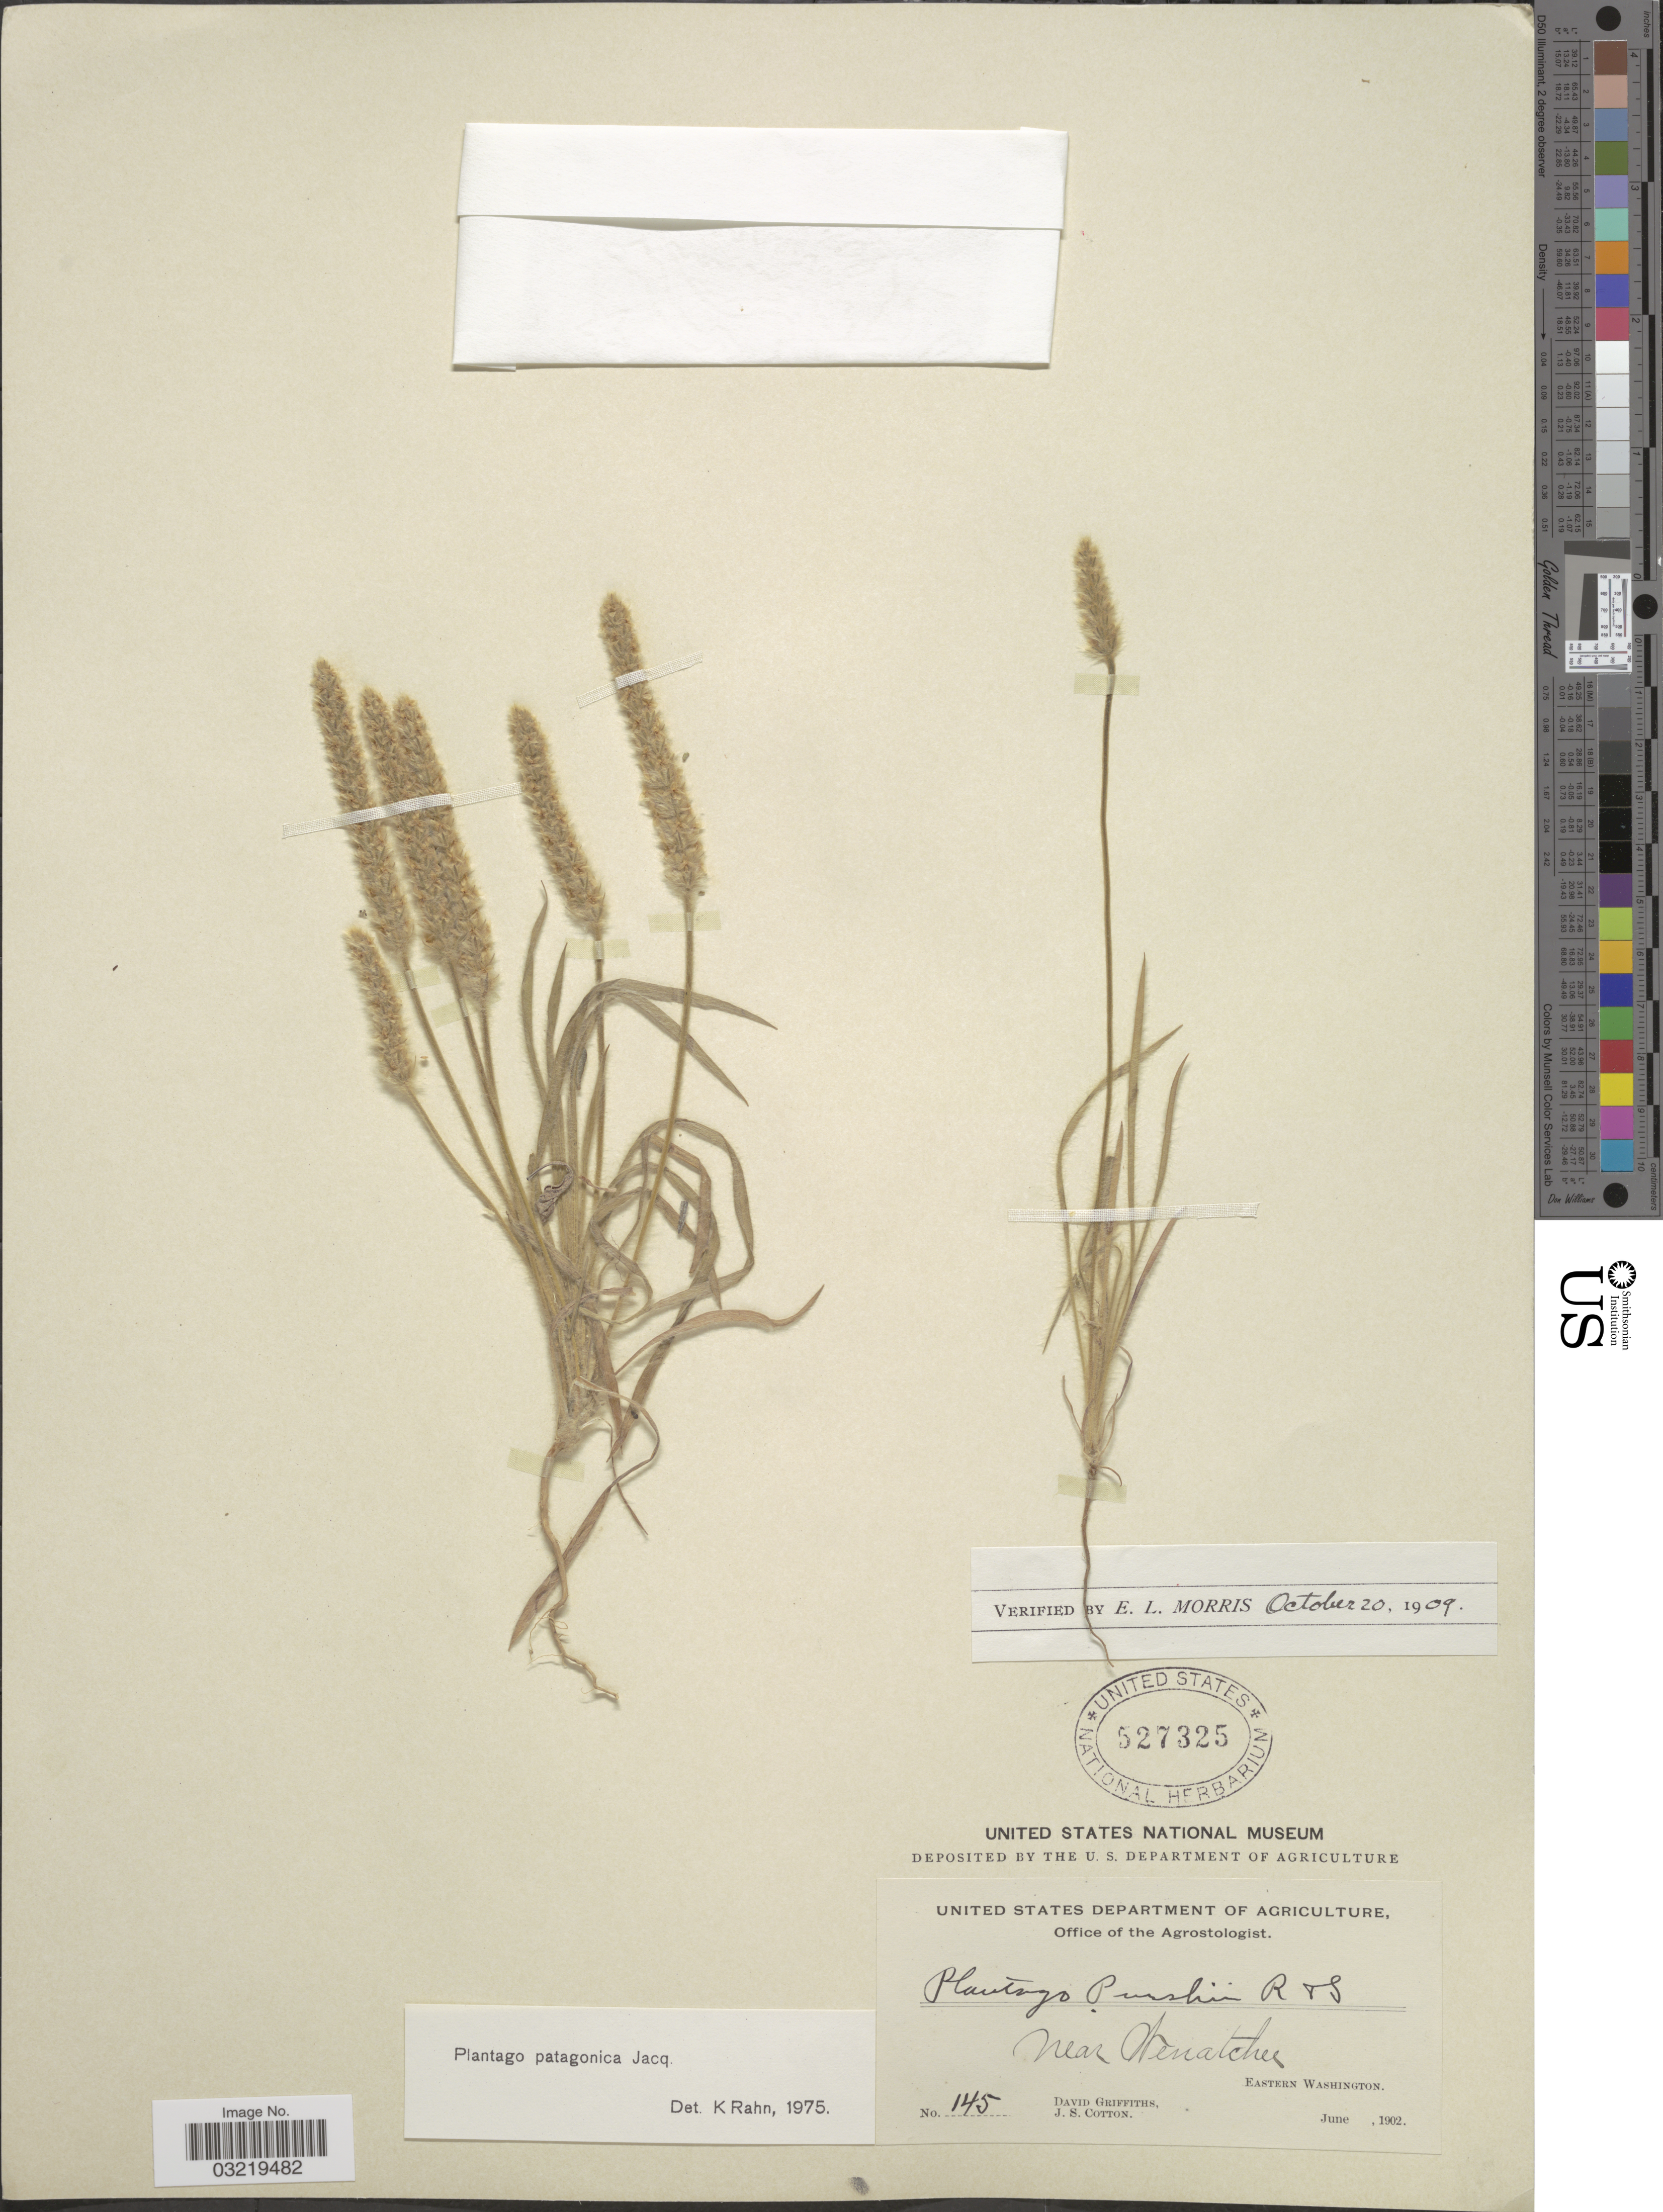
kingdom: Plantae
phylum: Tracheophyta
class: Magnoliopsida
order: Lamiales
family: Plantaginaceae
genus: Plantago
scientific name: Plantago patagonica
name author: Jacq.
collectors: D. Griffiths & J. S. Cotton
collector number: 145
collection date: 1902-06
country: United States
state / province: Washington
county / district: Chelan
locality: Near Wenatchee. Eastern Washington.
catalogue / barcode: US 527325